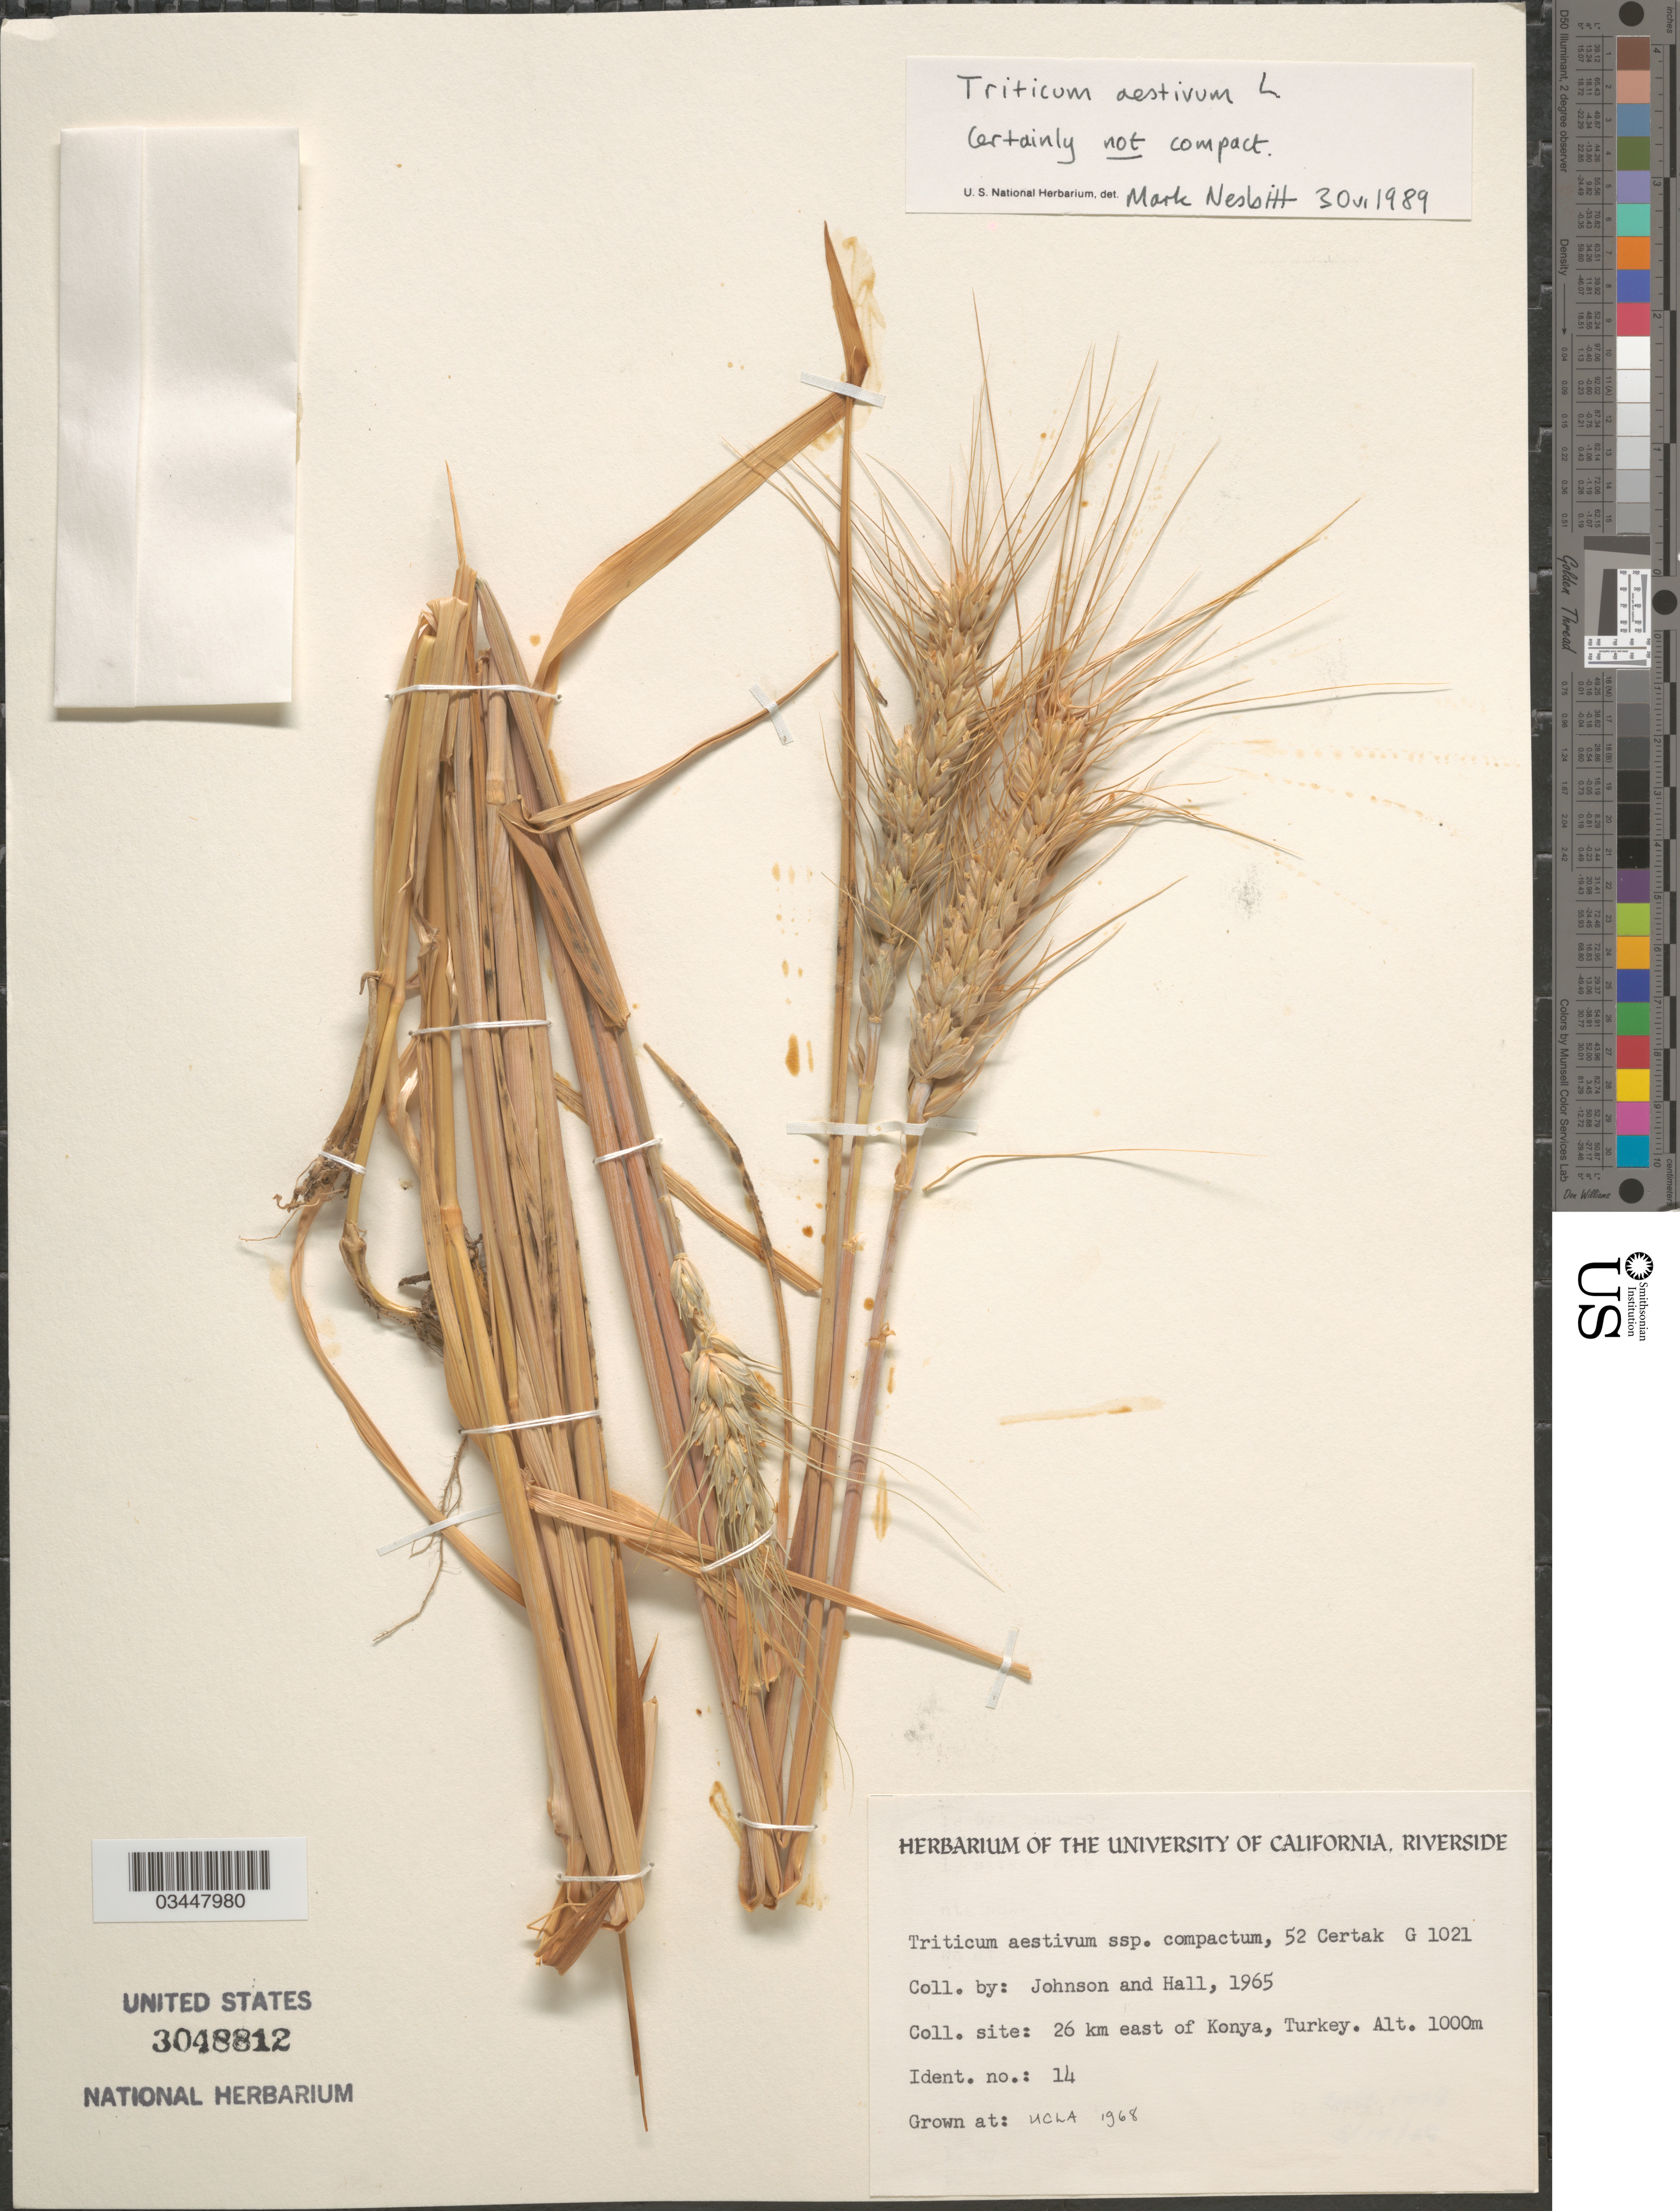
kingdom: Plantae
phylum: Tracheophyta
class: Liliopsida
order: Poales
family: Poaceae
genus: Triticum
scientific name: Triticum aestivum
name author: L.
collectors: ex herb. Univ. of California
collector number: G1021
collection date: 1968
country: United States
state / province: California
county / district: Los Angeles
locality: UCLA.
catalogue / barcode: US 3048812